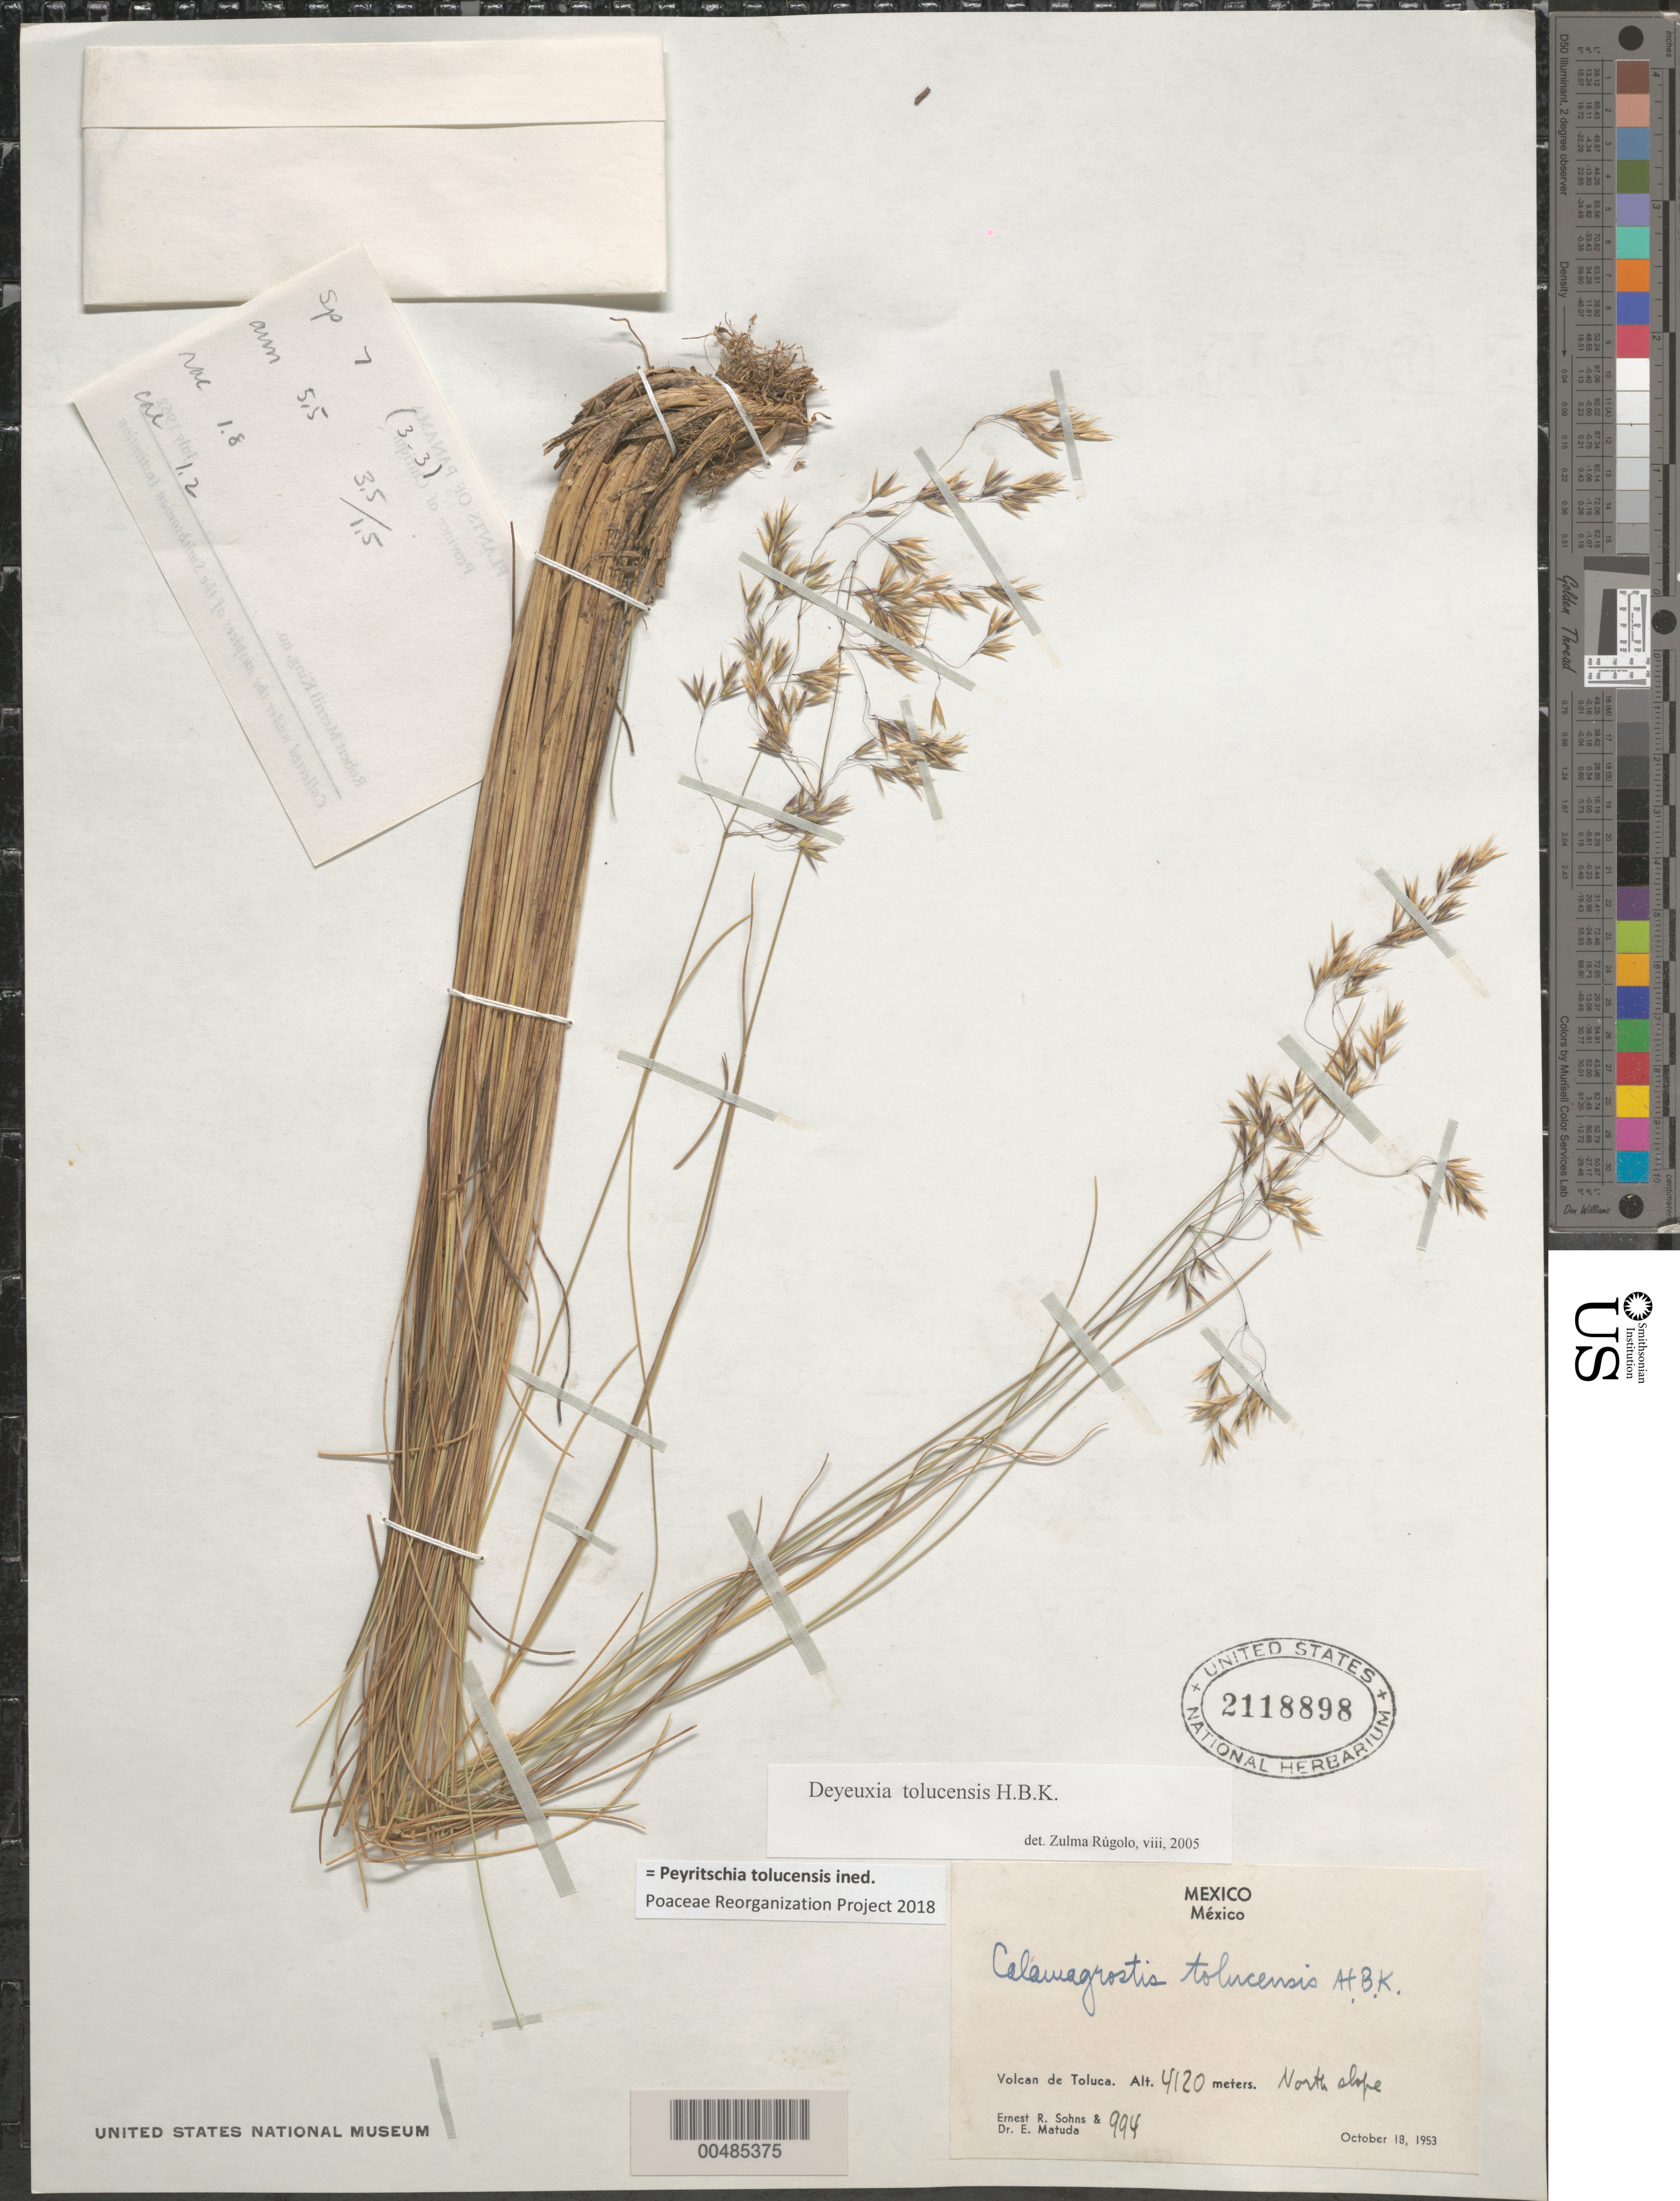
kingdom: Plantae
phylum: Tracheophyta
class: Liliopsida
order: Poales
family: Poaceae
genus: Peyritschia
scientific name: Peyritschia tolucensis ined.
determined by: Poaceae Reorganization Project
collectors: E. R. Sohns & E. Matuda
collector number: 994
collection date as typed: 18 Oct 1953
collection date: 1953-10-18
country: Mexico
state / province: México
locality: Volcan de Toluca, N slope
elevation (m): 4120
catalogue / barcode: US 2118898